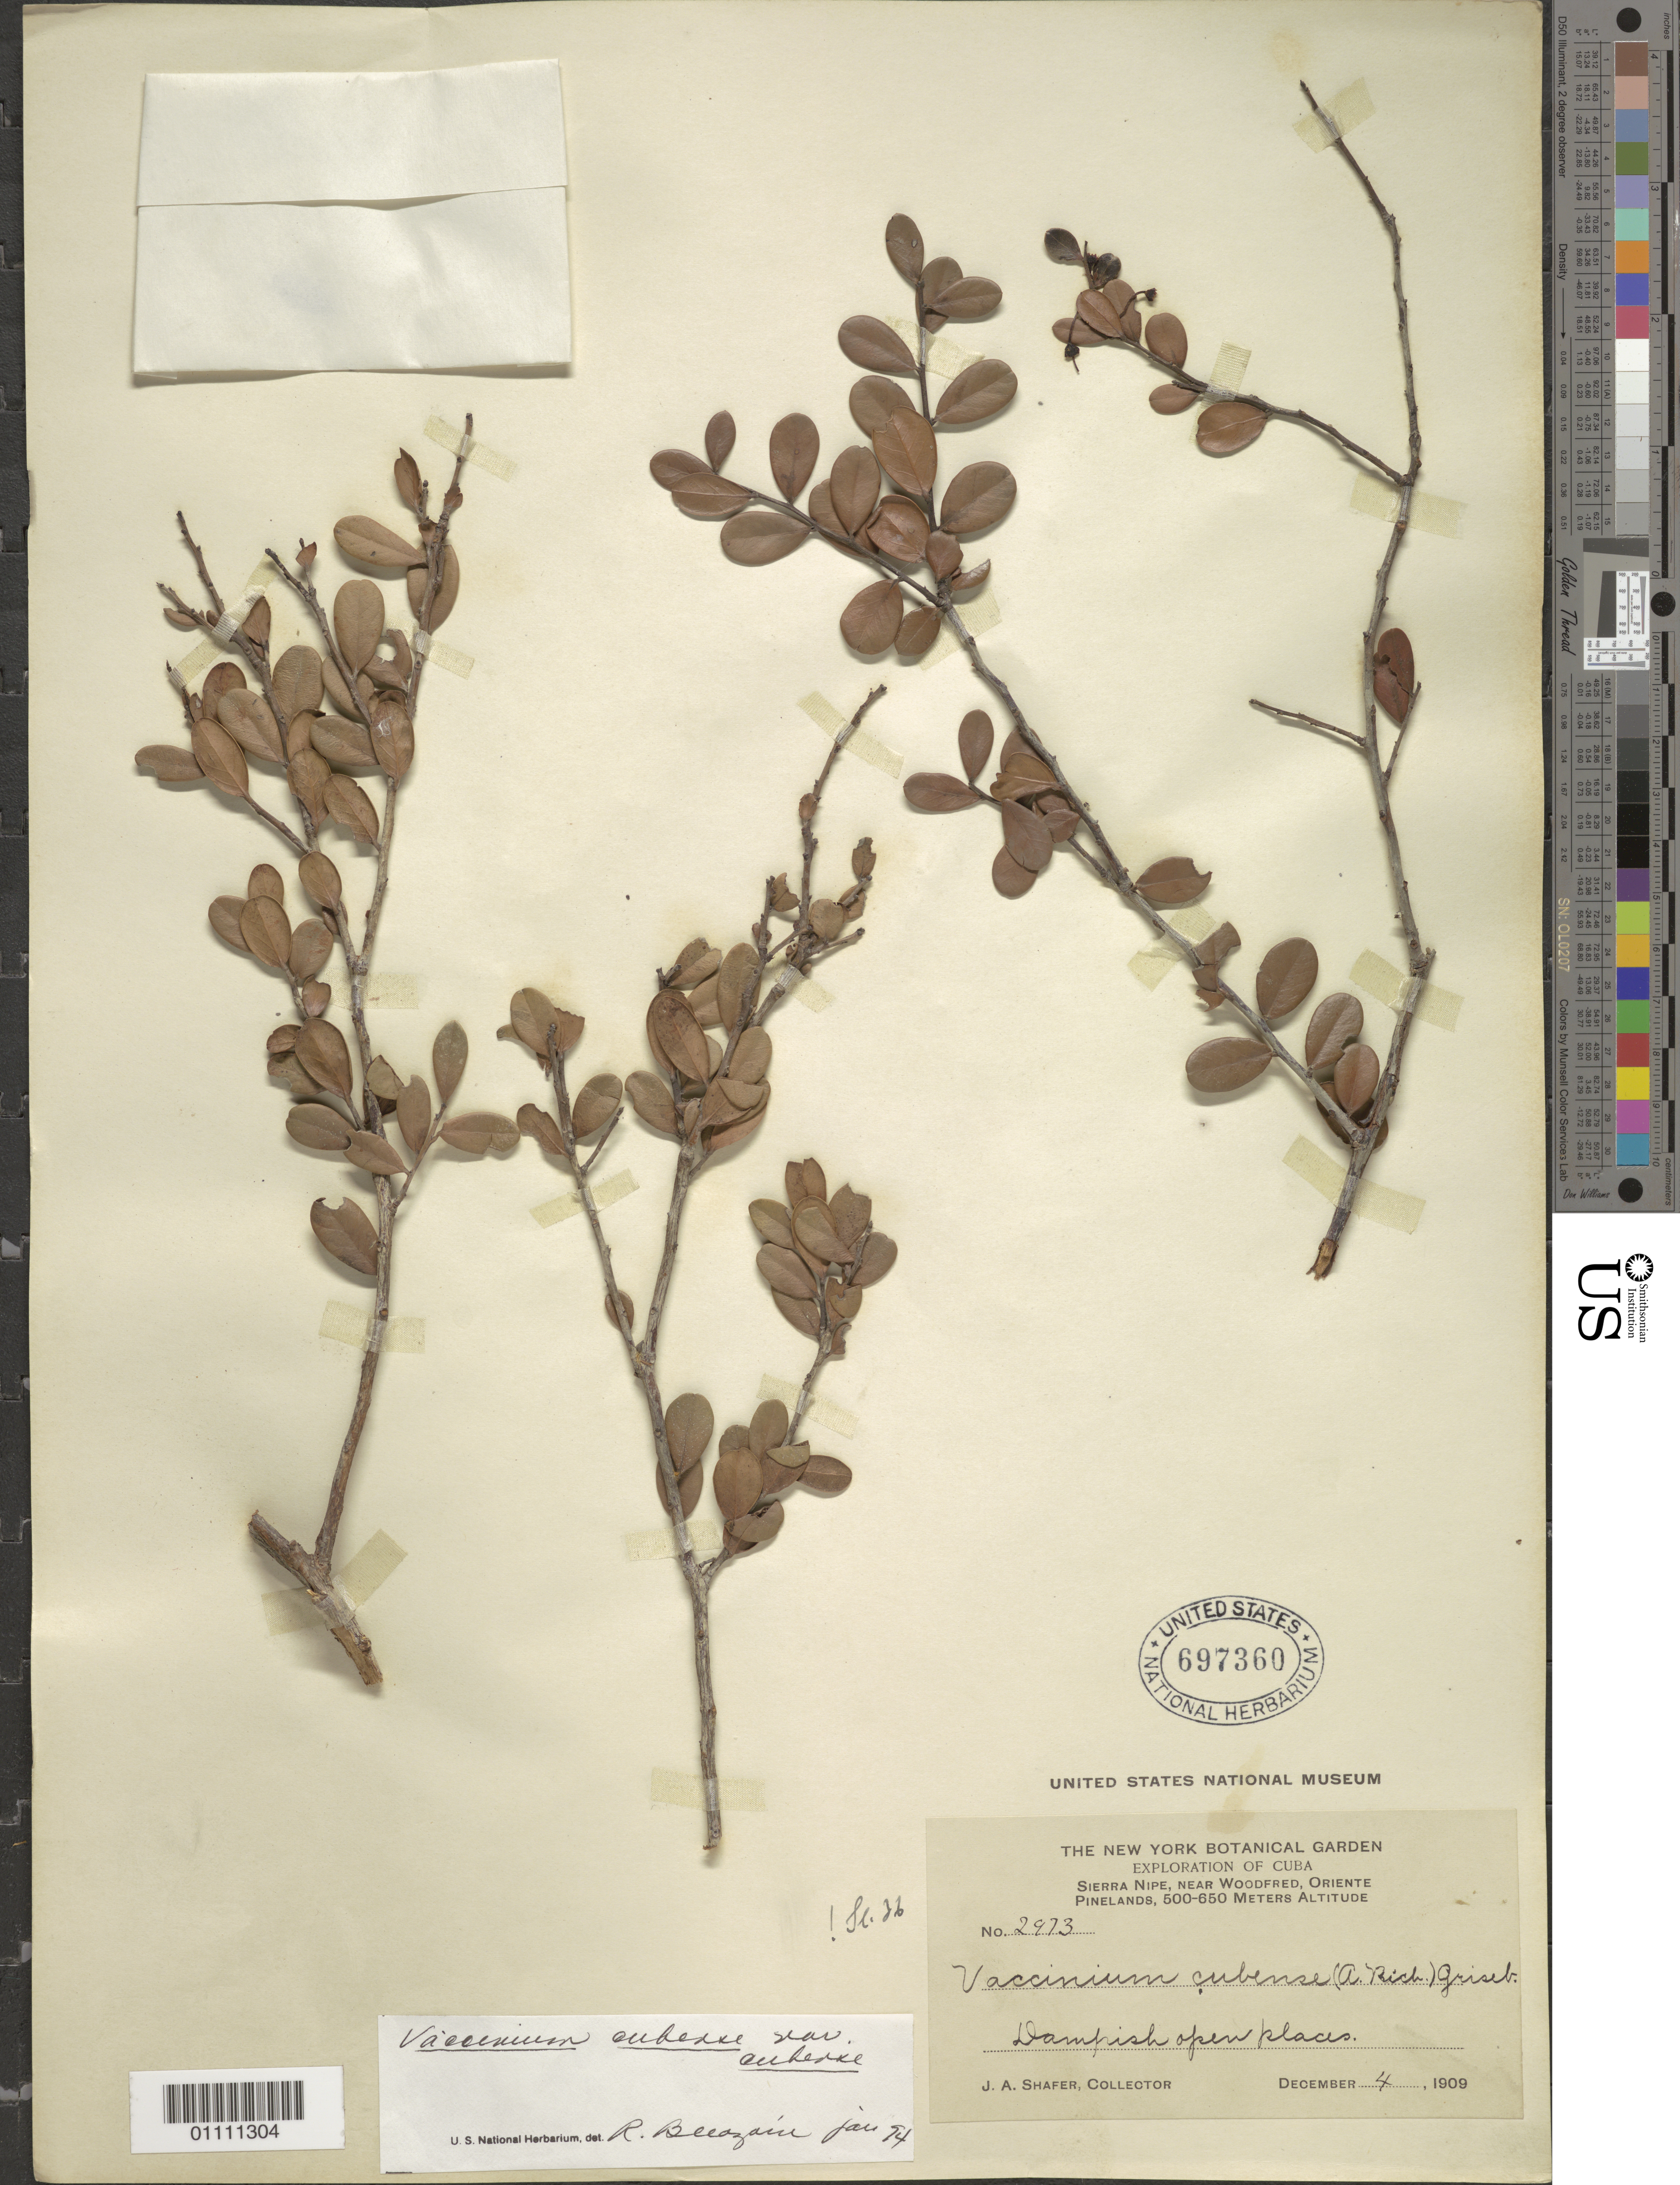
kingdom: Plantae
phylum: Tracheophyta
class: Magnoliopsida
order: Ericales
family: Ericaceae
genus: Vaccinium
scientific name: Vaccinium cubense var. cubense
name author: (A. Rich.) Griseb.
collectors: J. A. Shafer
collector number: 2973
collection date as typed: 04 Dec 1909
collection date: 1909-12-04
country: Cuba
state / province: Holguín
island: Cuba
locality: Sierra Nipe, near Woodfred Pinelands Dampish open places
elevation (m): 500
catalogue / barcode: US 697360